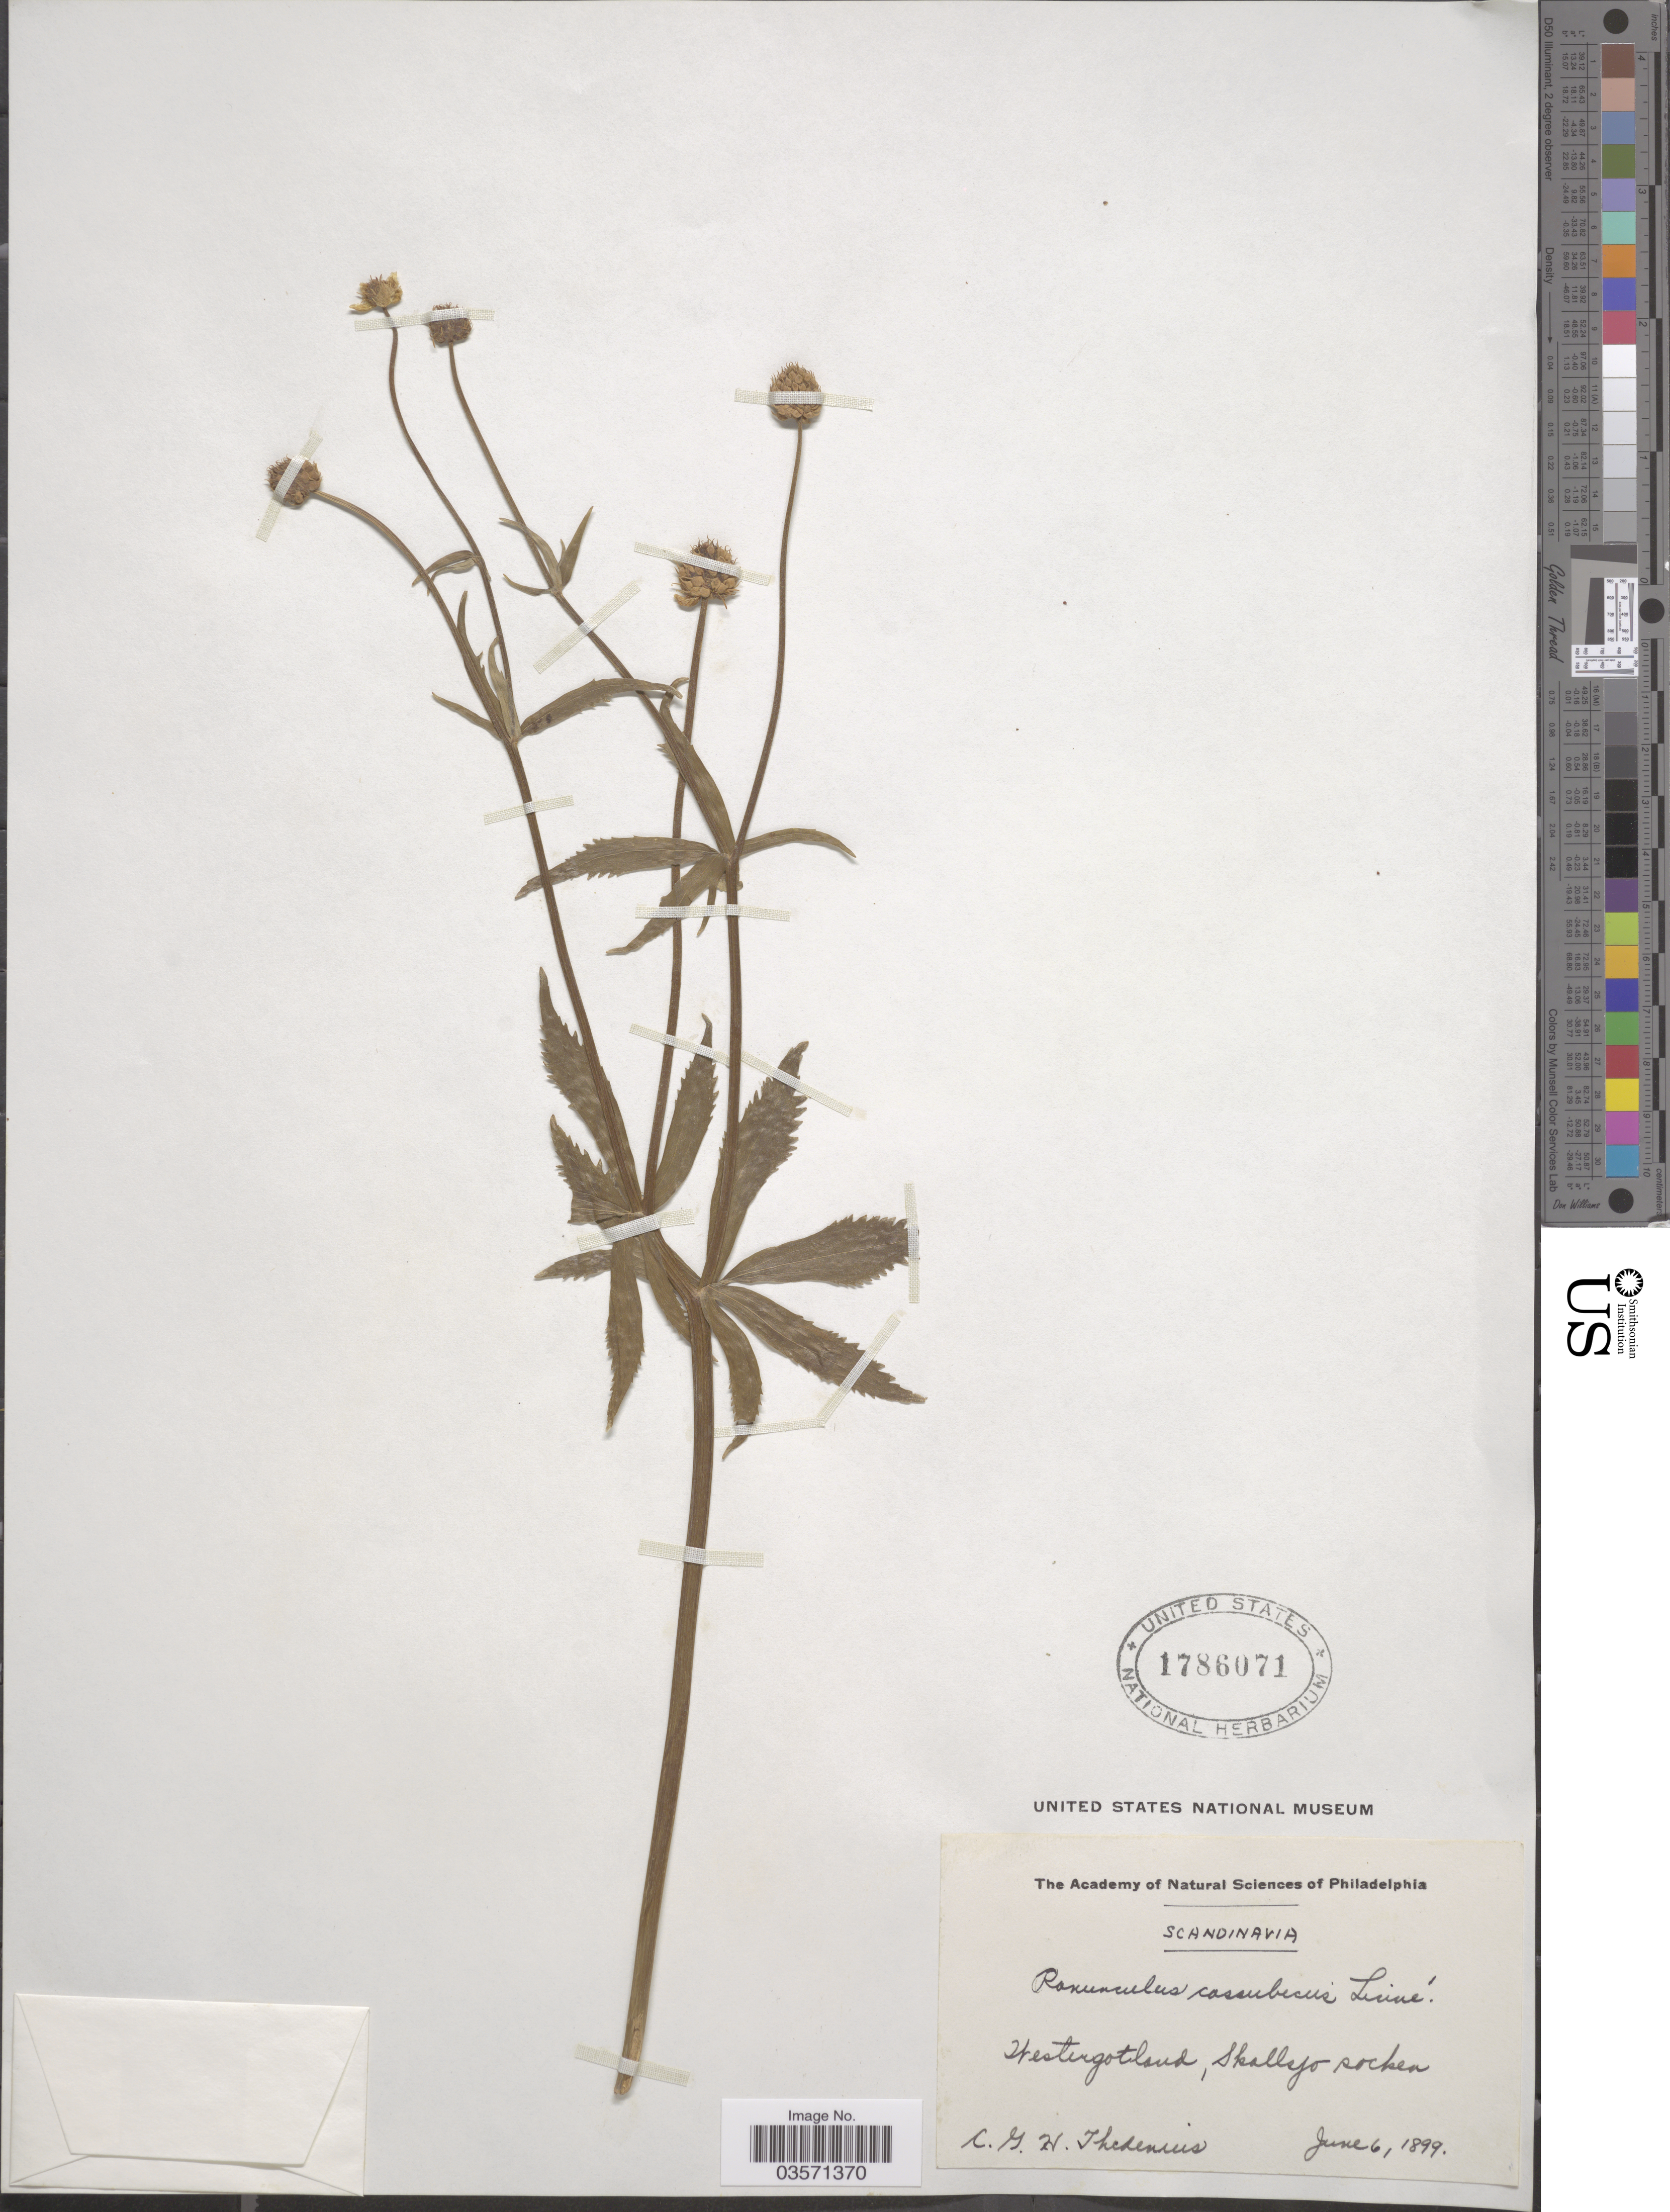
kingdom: Plantae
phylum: Tracheophyta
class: Magnoliopsida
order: Ranunculales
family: Ranunculaceae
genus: Ranunculus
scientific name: Ranunculus cassubicus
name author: L.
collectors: C. Thedenius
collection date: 1899-06-06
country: Sweden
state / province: Västra Götaland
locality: Scandinavia. Westergotland, Skallsjo socken.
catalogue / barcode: US 1786071